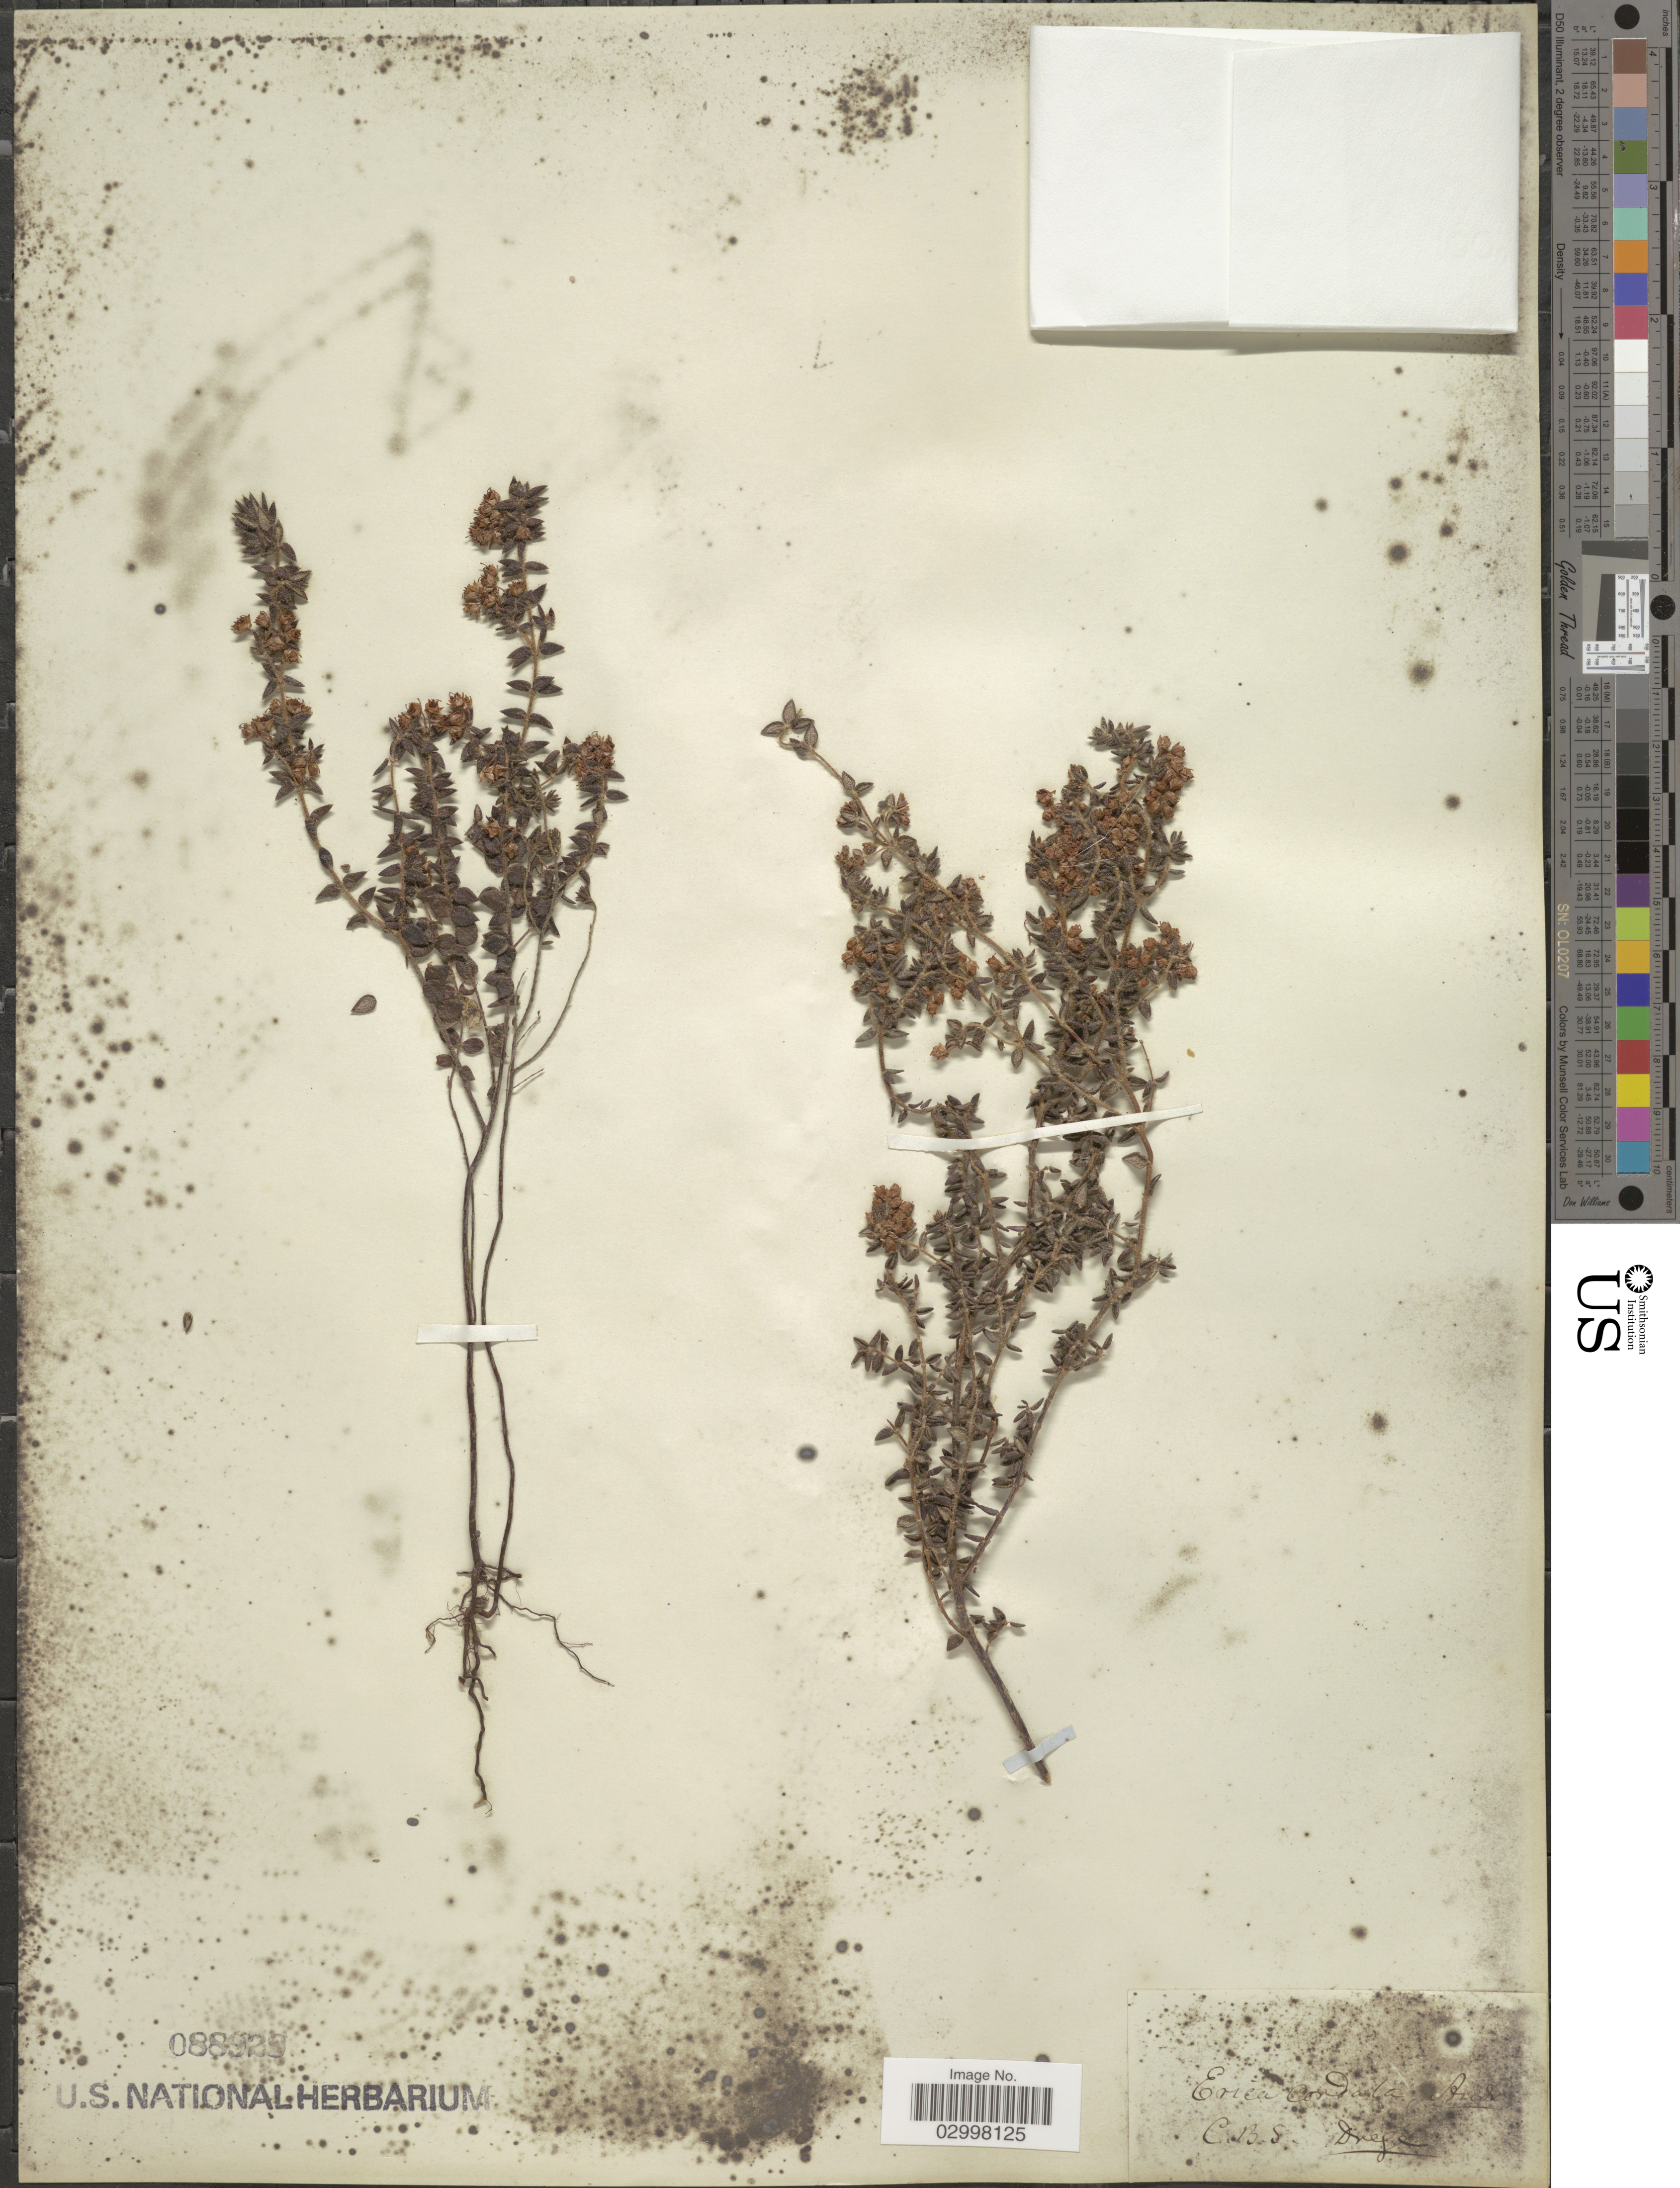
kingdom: Plantae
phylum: Tracheophyta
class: Magnoliopsida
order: Ericales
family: Ericaceae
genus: Erica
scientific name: Erica cordata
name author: Andrews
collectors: Drege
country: South Africa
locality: C.B.S.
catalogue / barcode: US 88929